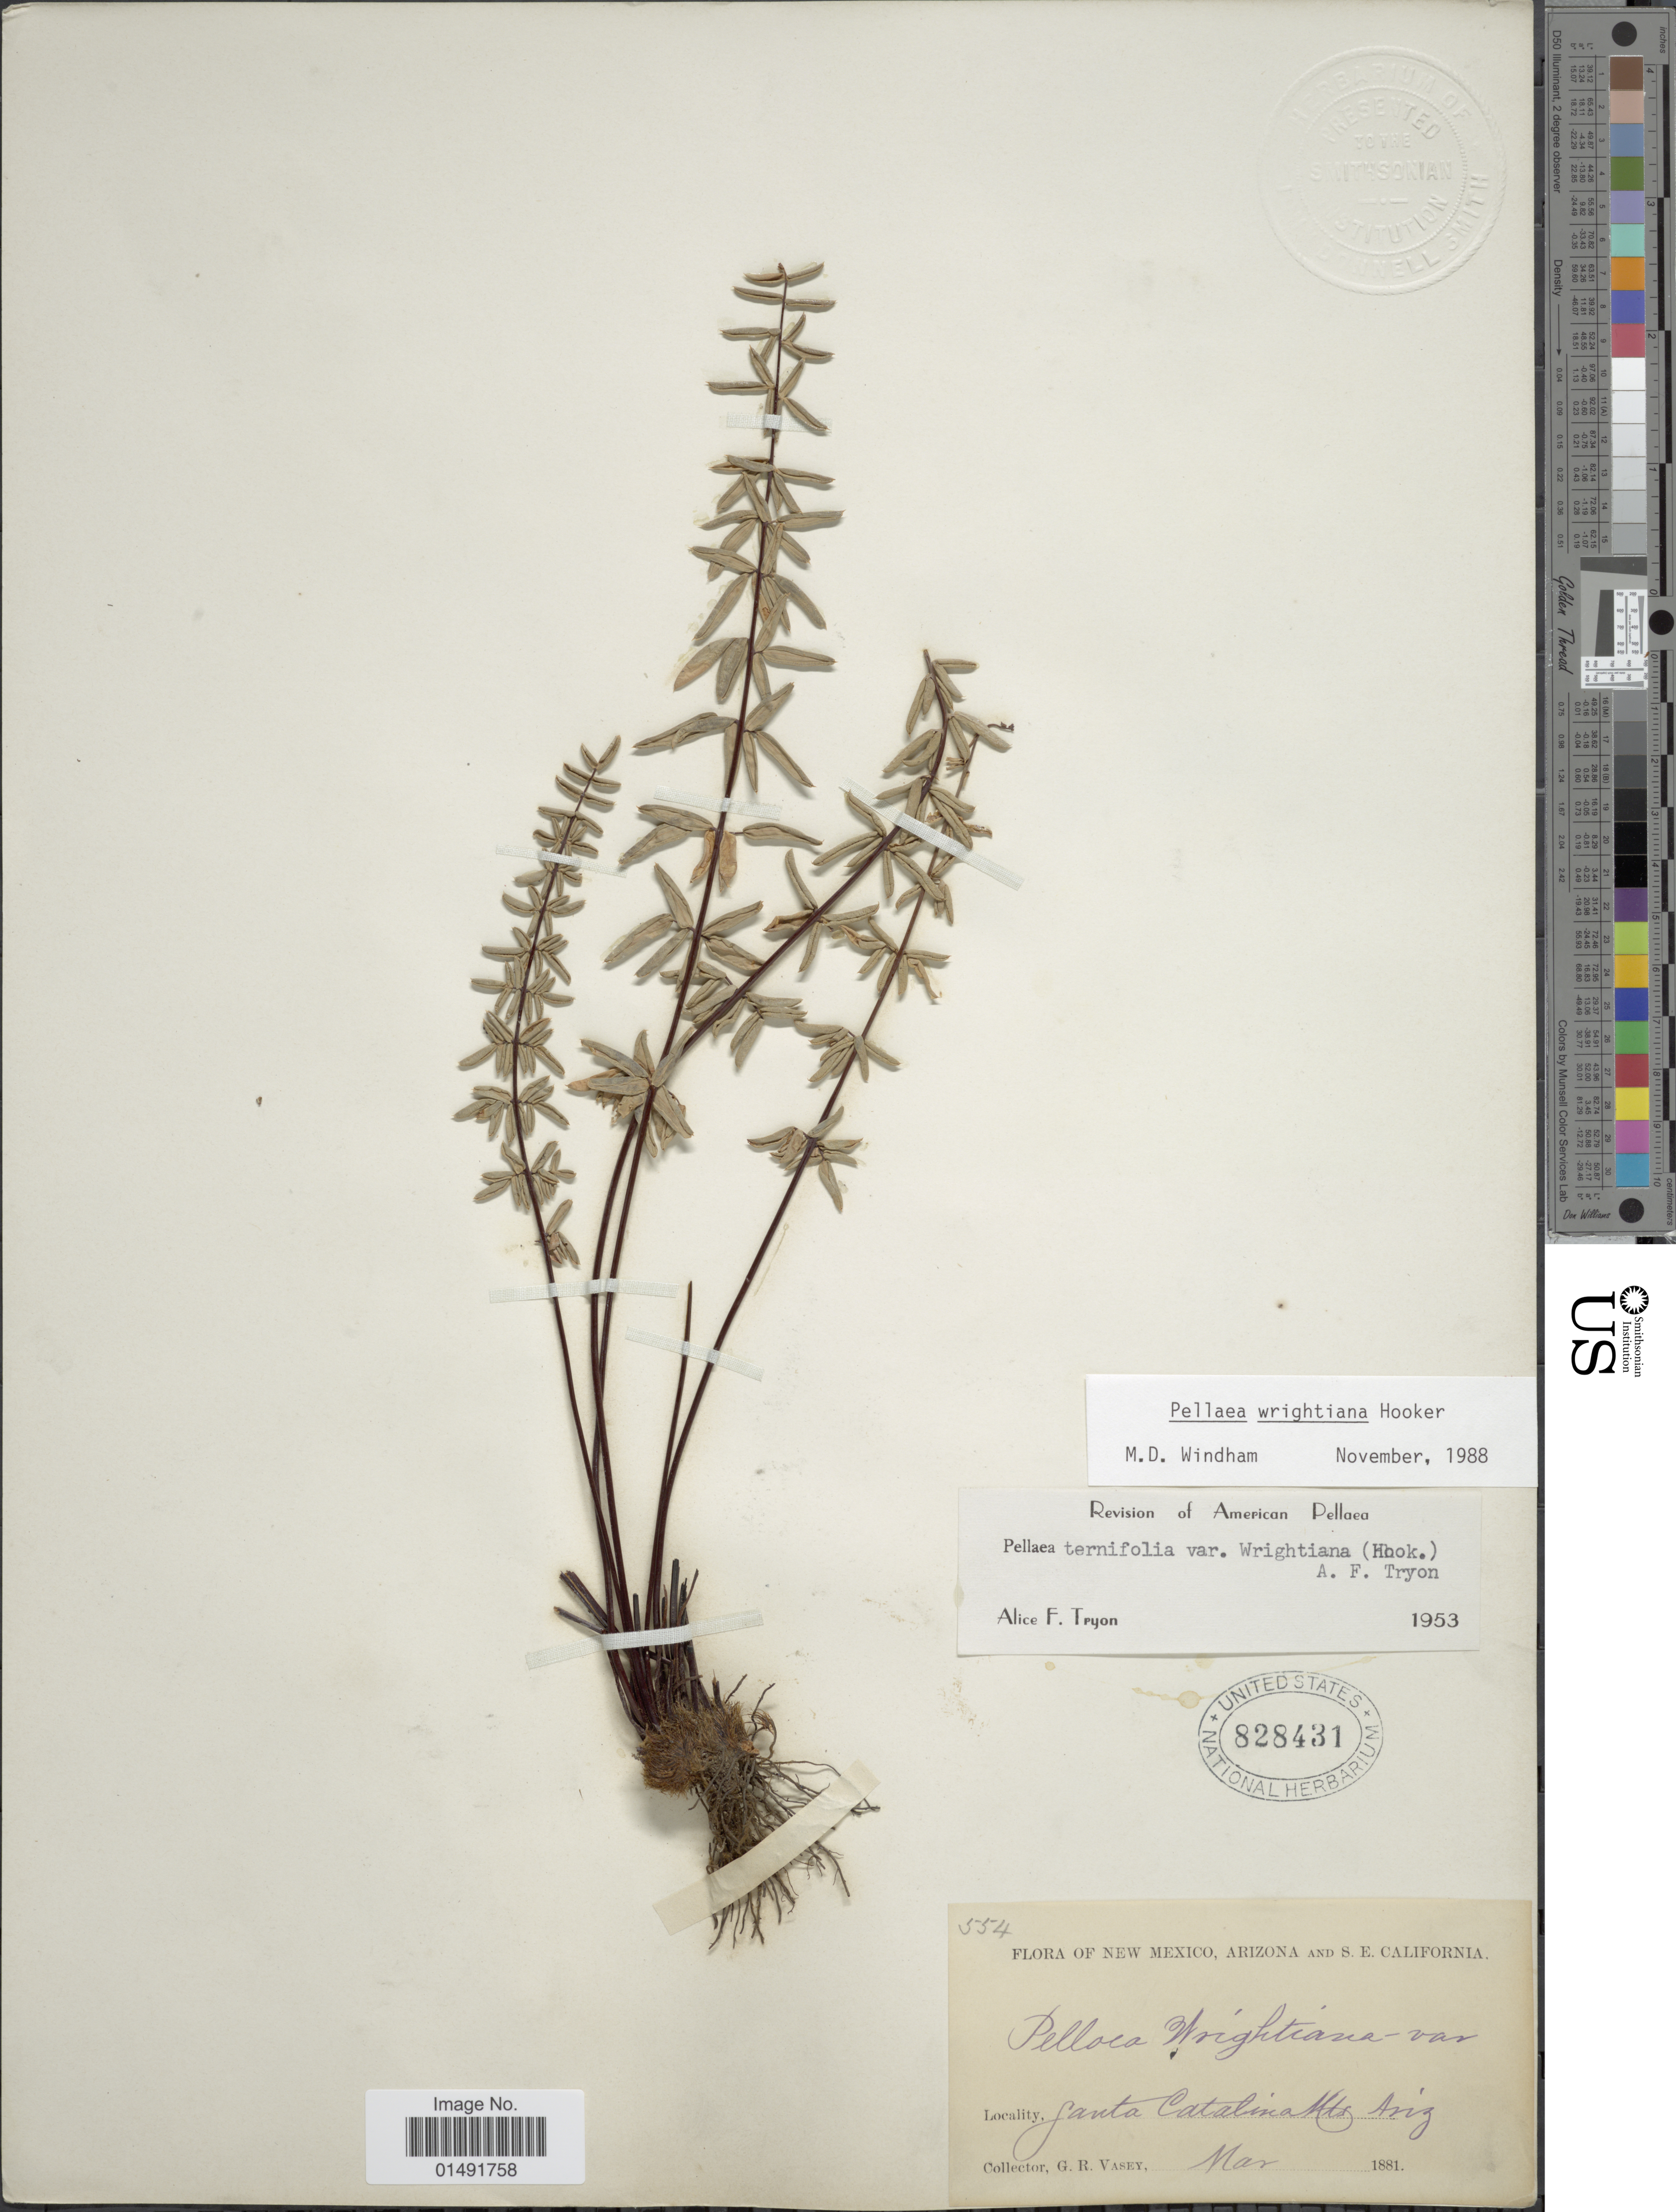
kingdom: Plantae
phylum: Tracheophyta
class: Polypodiopsida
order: Polypodiales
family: Pteridaceae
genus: Pellaea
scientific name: Pellaea wrightiana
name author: Hook.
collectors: G. R. Vasey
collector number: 554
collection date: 1881-03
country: United States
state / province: Arizona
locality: New Mexico,Arizona, and S.E. California, Santa Catlina Mt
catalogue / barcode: US 828431